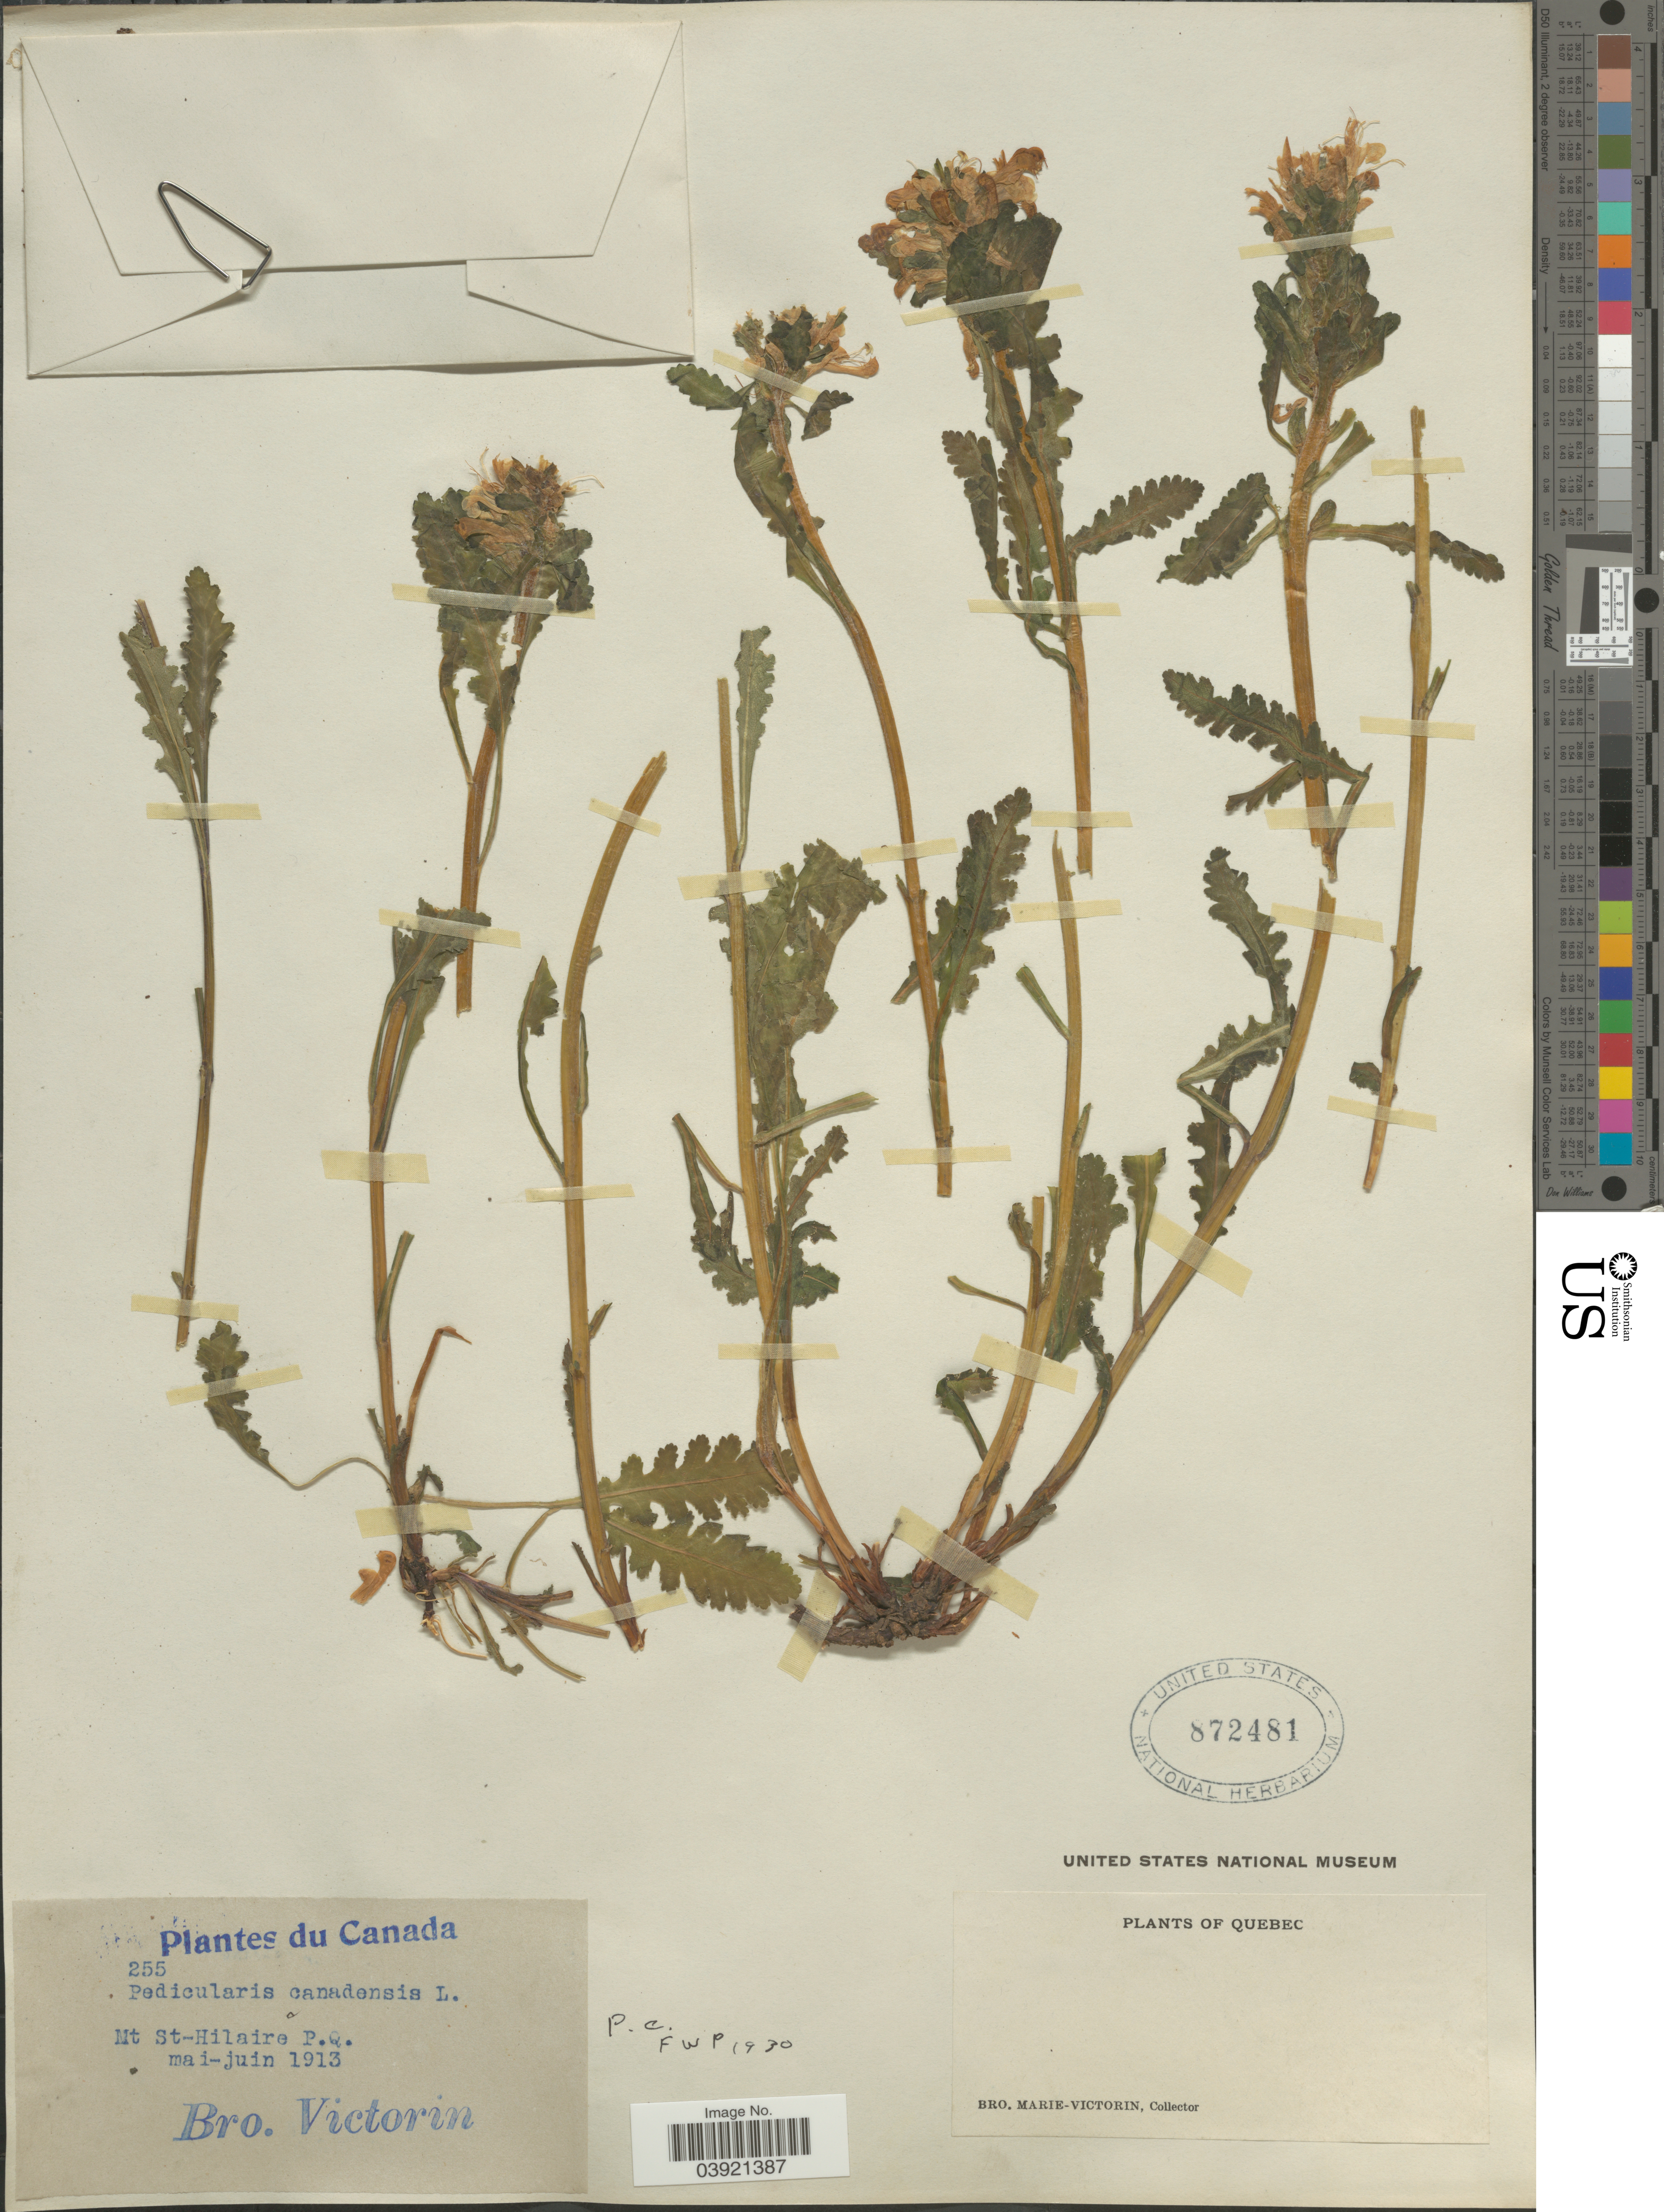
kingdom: Plantae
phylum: Tracheophyta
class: Magnoliopsida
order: Lamiales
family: Orobanchaceae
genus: Pedicularis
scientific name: Pedicularis canadensis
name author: L.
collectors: B. Victorin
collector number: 255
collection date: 1913-05/1913-06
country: Canada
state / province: Quebec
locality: Mt St-Hilaire P.Q.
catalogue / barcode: US 872481